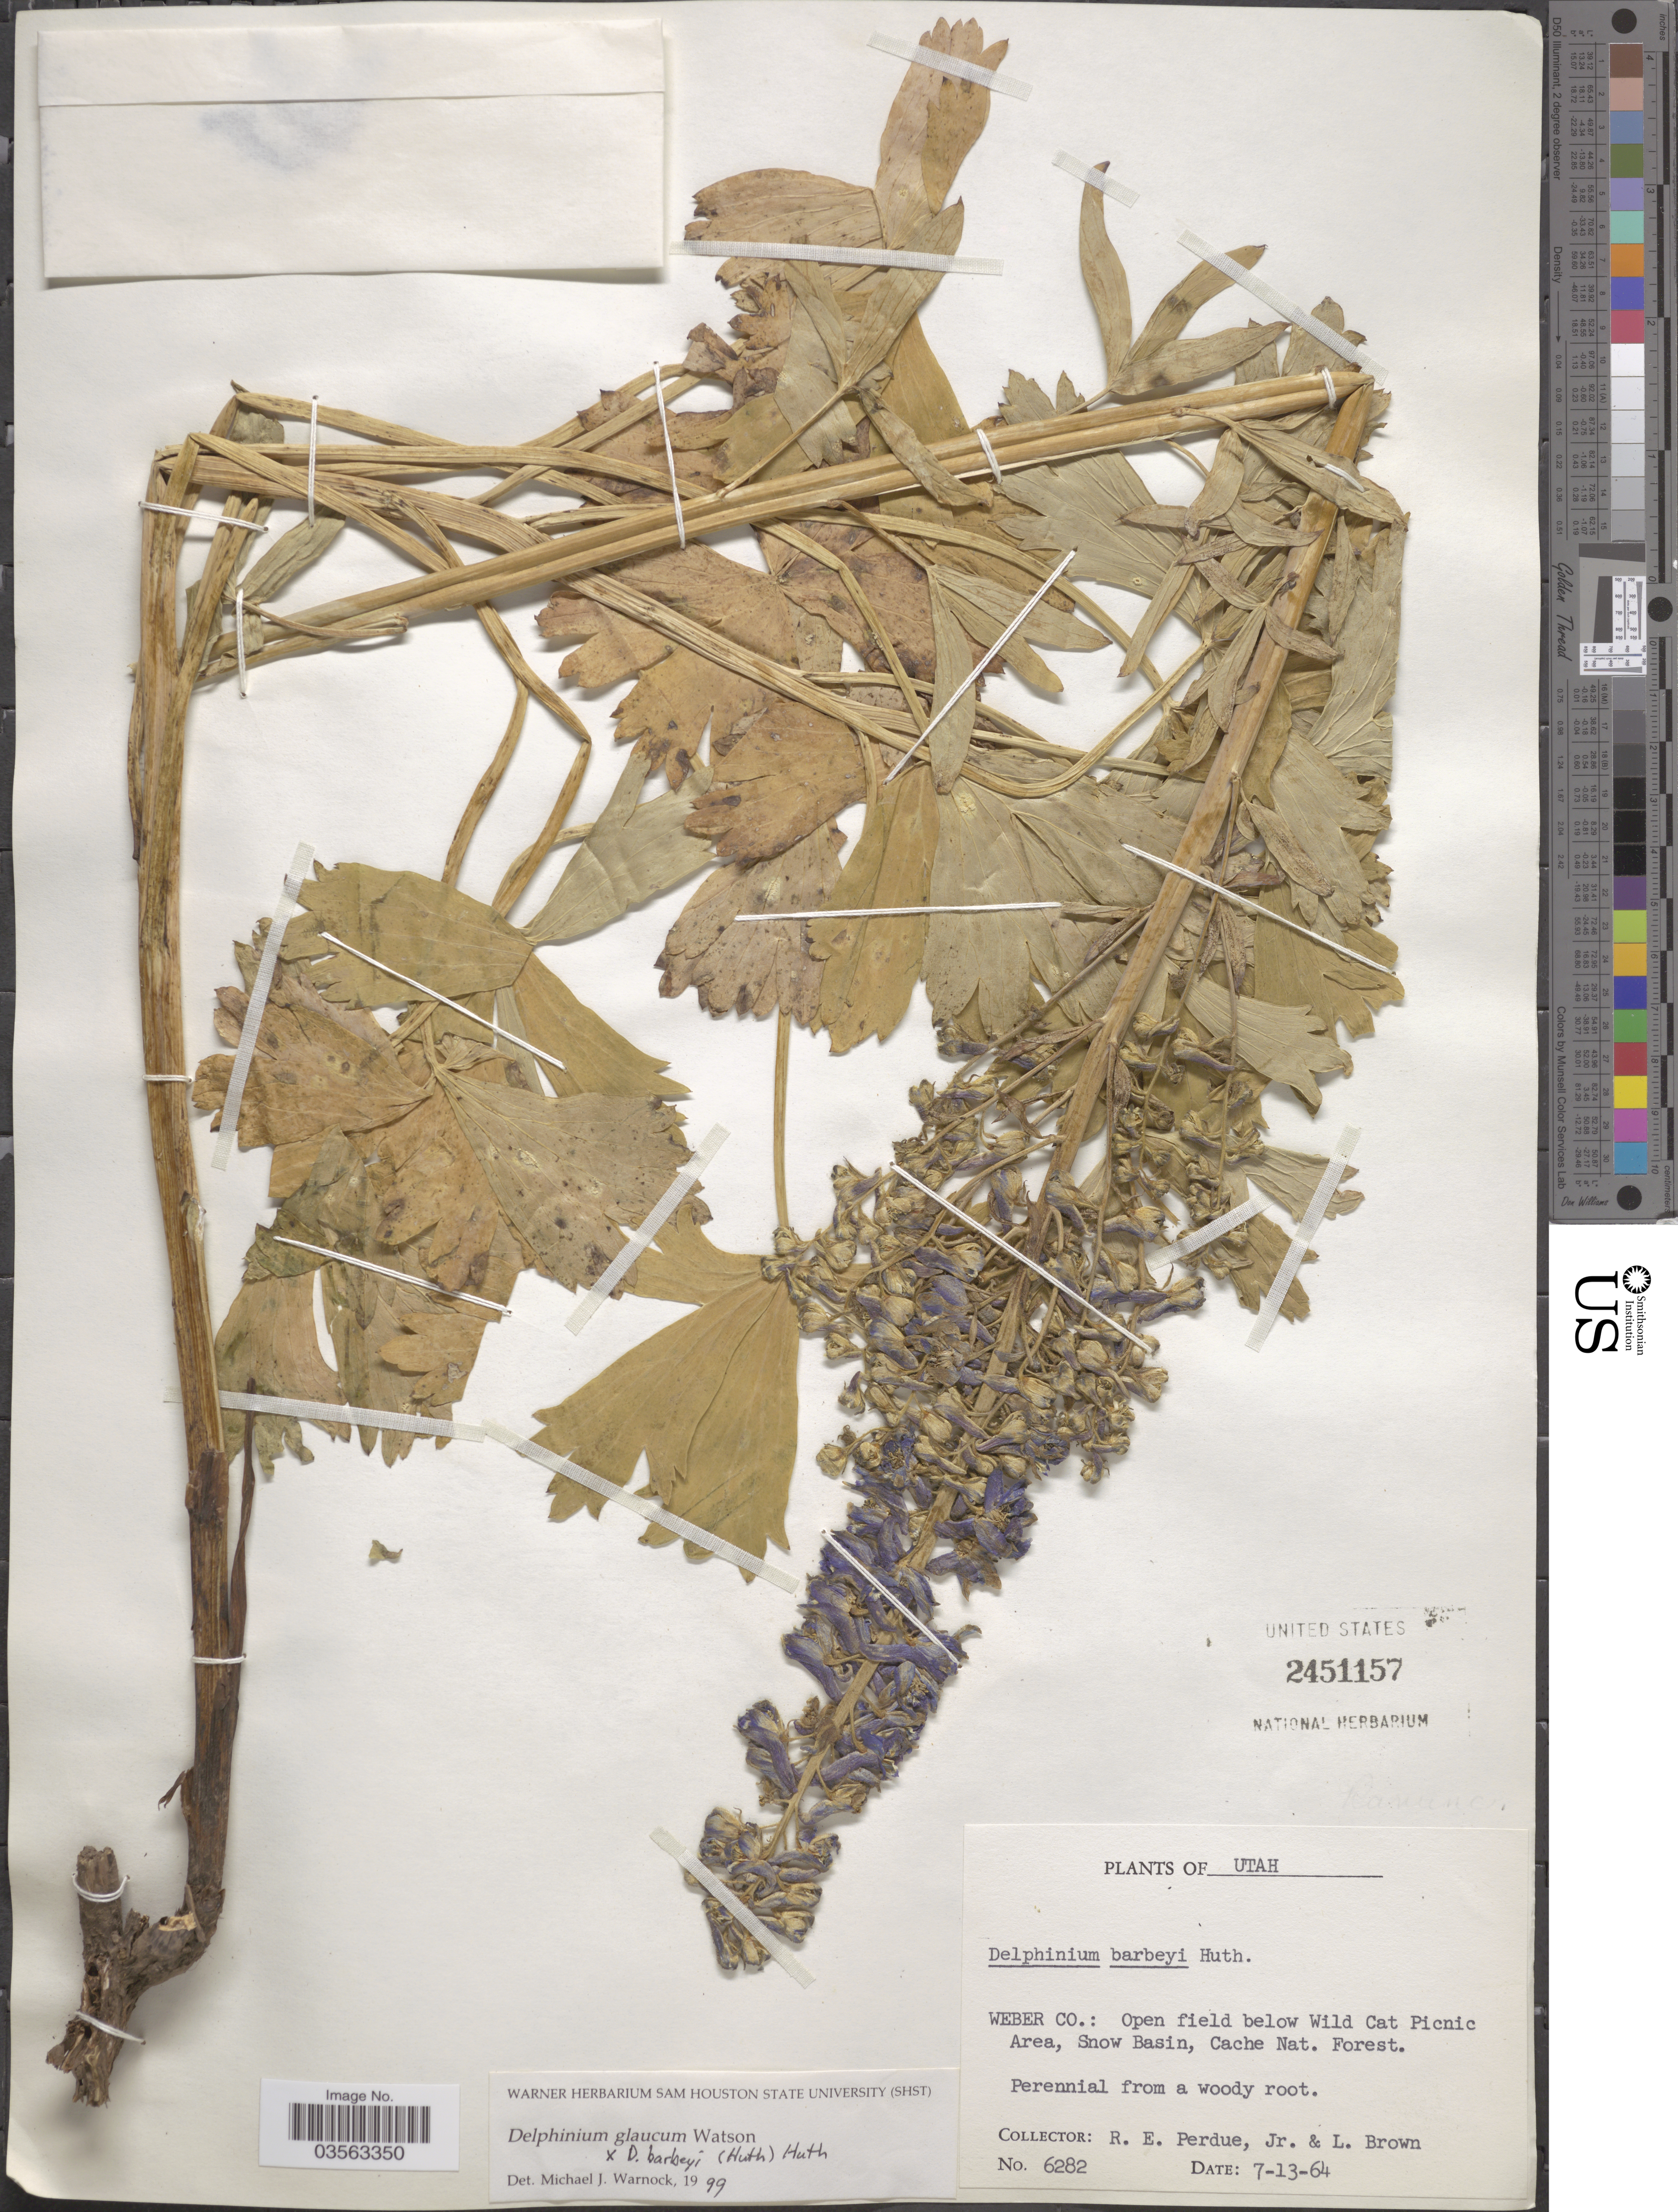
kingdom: Plantae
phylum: Tracheophyta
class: Magnoliopsida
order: Ranunculales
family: Ranunculaceae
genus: Delphinium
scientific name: Delphinium glaucum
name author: S. Watson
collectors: R. E. Perdue & L. Brown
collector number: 6282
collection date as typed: Transcribed d/m/y: 13/7/64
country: United States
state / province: Utah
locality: Weber Co.: Open field below Wild Cat Picnic Area, Snow Basin, Cache Nat. Forest.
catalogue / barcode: US 2451157